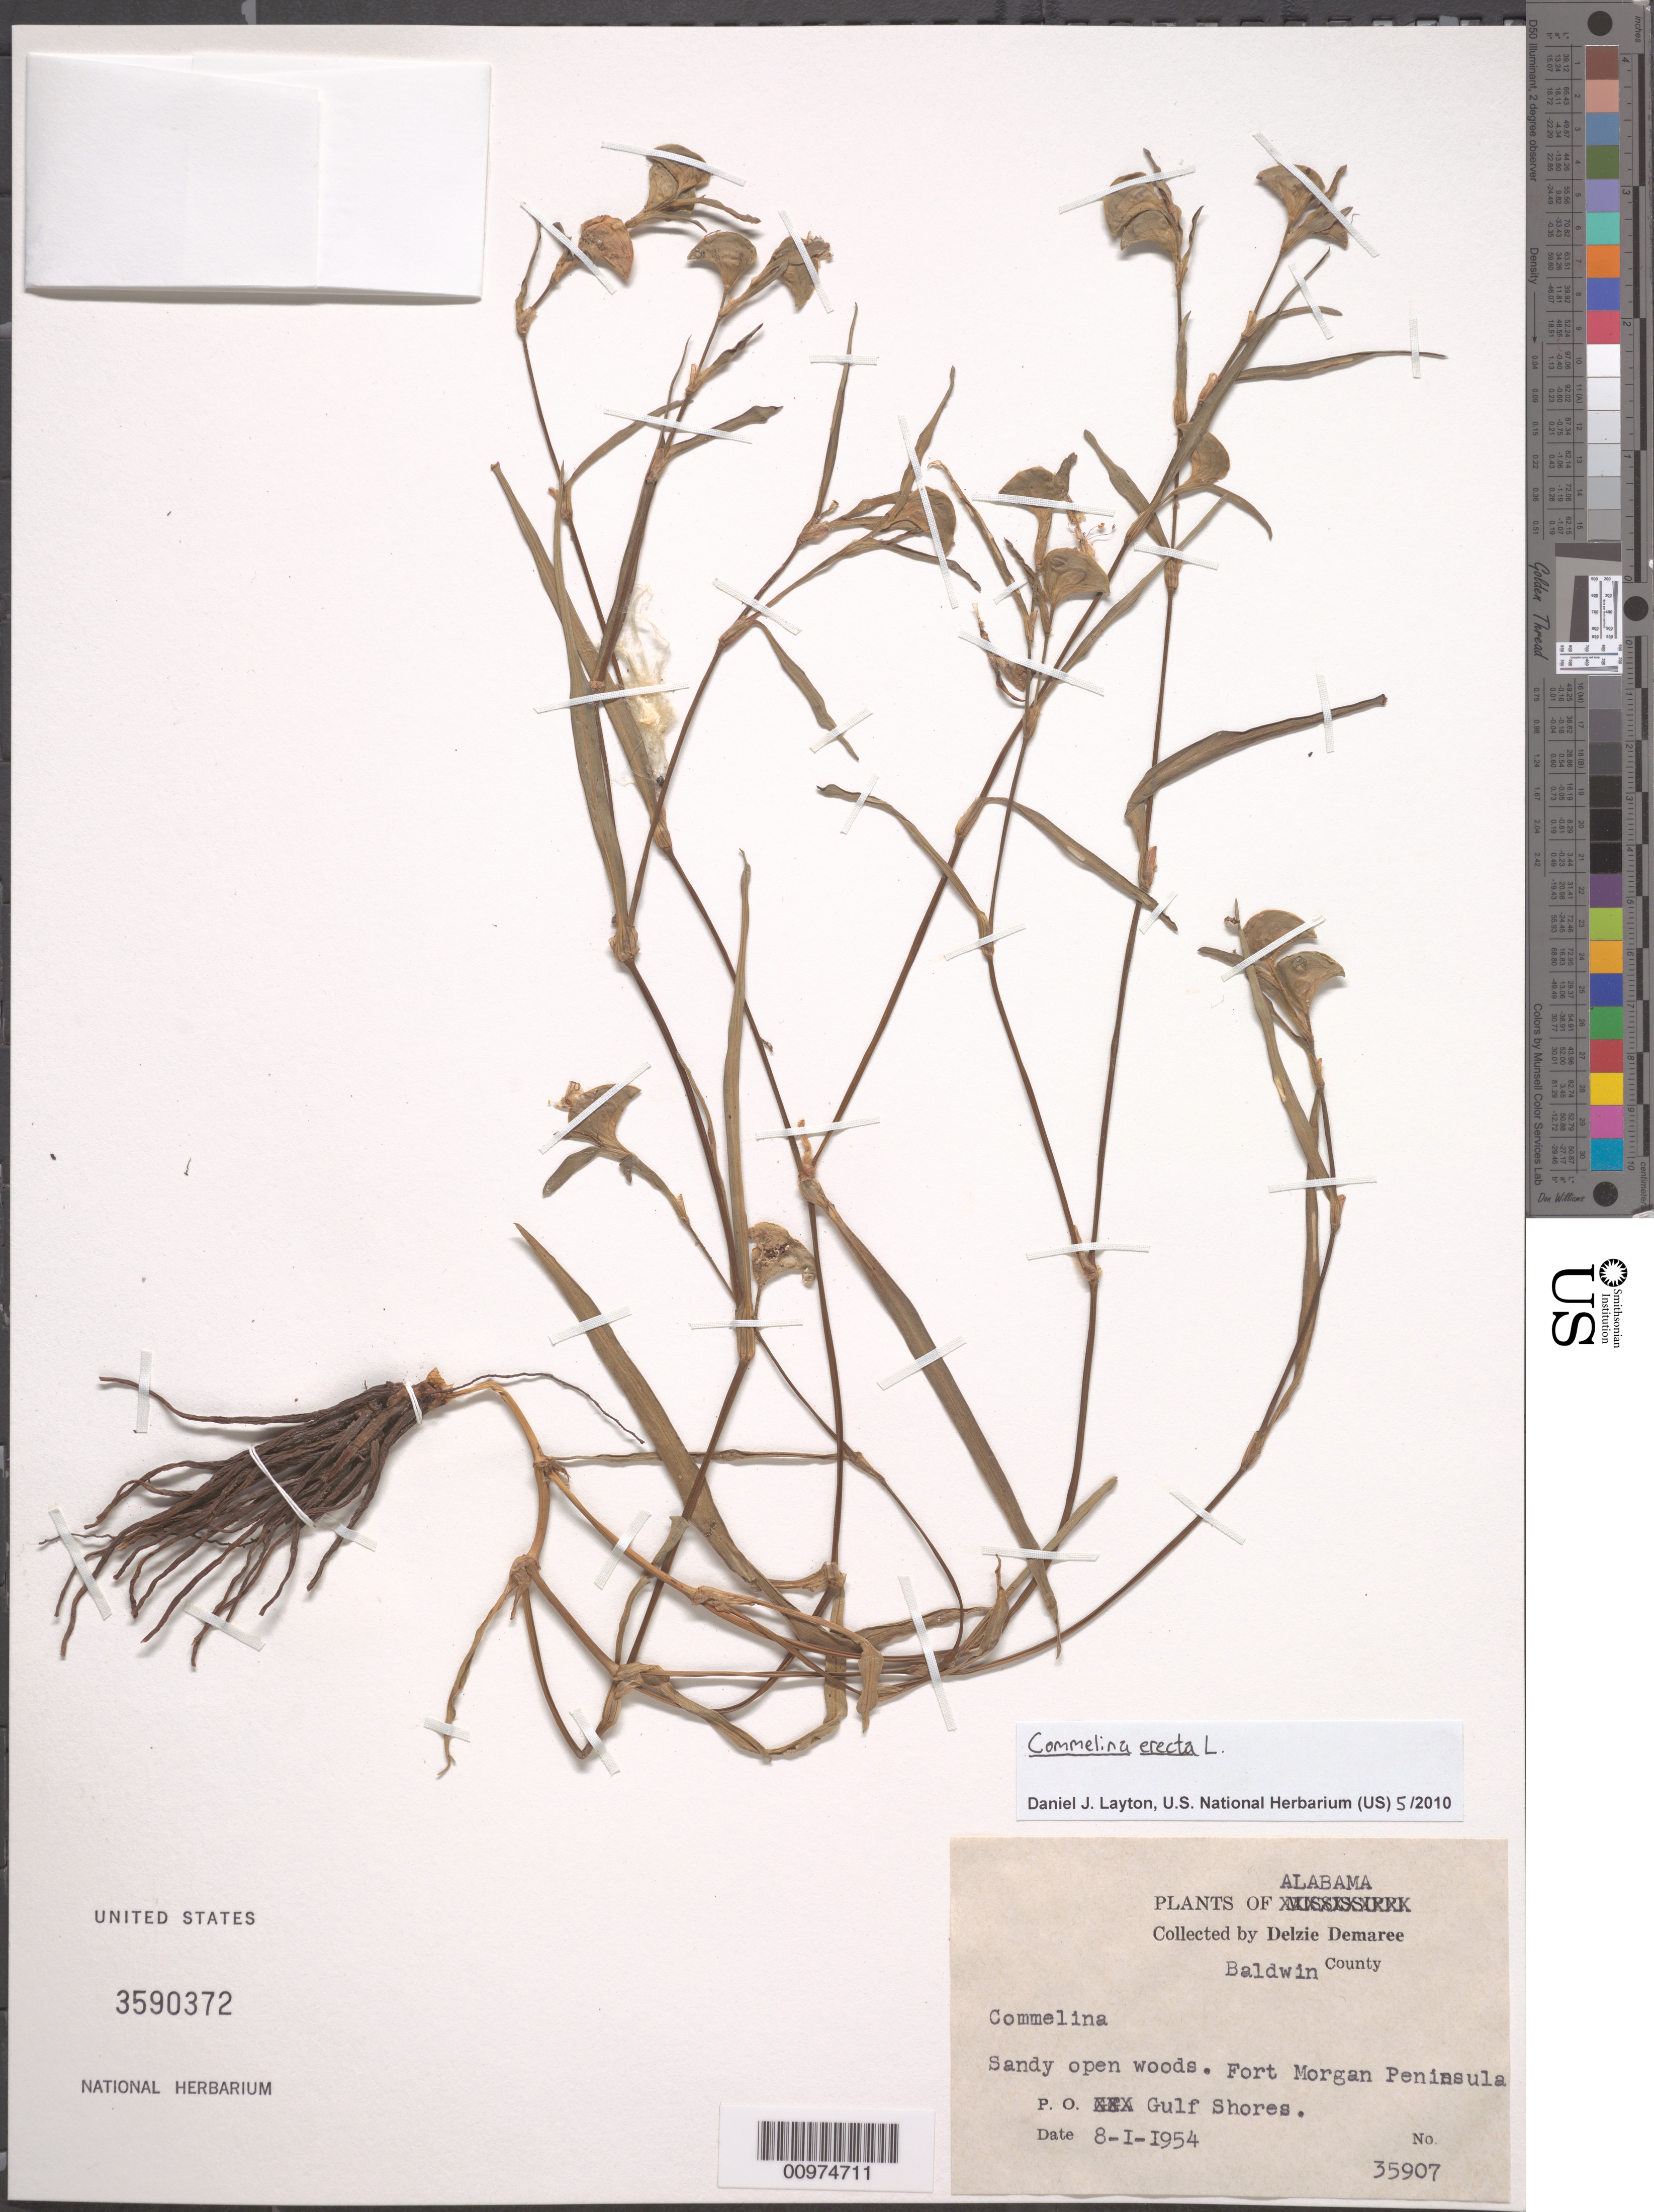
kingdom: Plantae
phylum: Tracheophyta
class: Liliopsida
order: Commelinales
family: Commelinaceae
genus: Commelina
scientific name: Commelina erecta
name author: L.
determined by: Layton, Daniel J.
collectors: D. Demaree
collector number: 35907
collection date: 1954-08-01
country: United States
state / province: Alabama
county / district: Baldwin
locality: Fort Margan Peninsula. P.O. Gulf Shores.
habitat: Sandy open woods.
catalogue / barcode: US 3590372